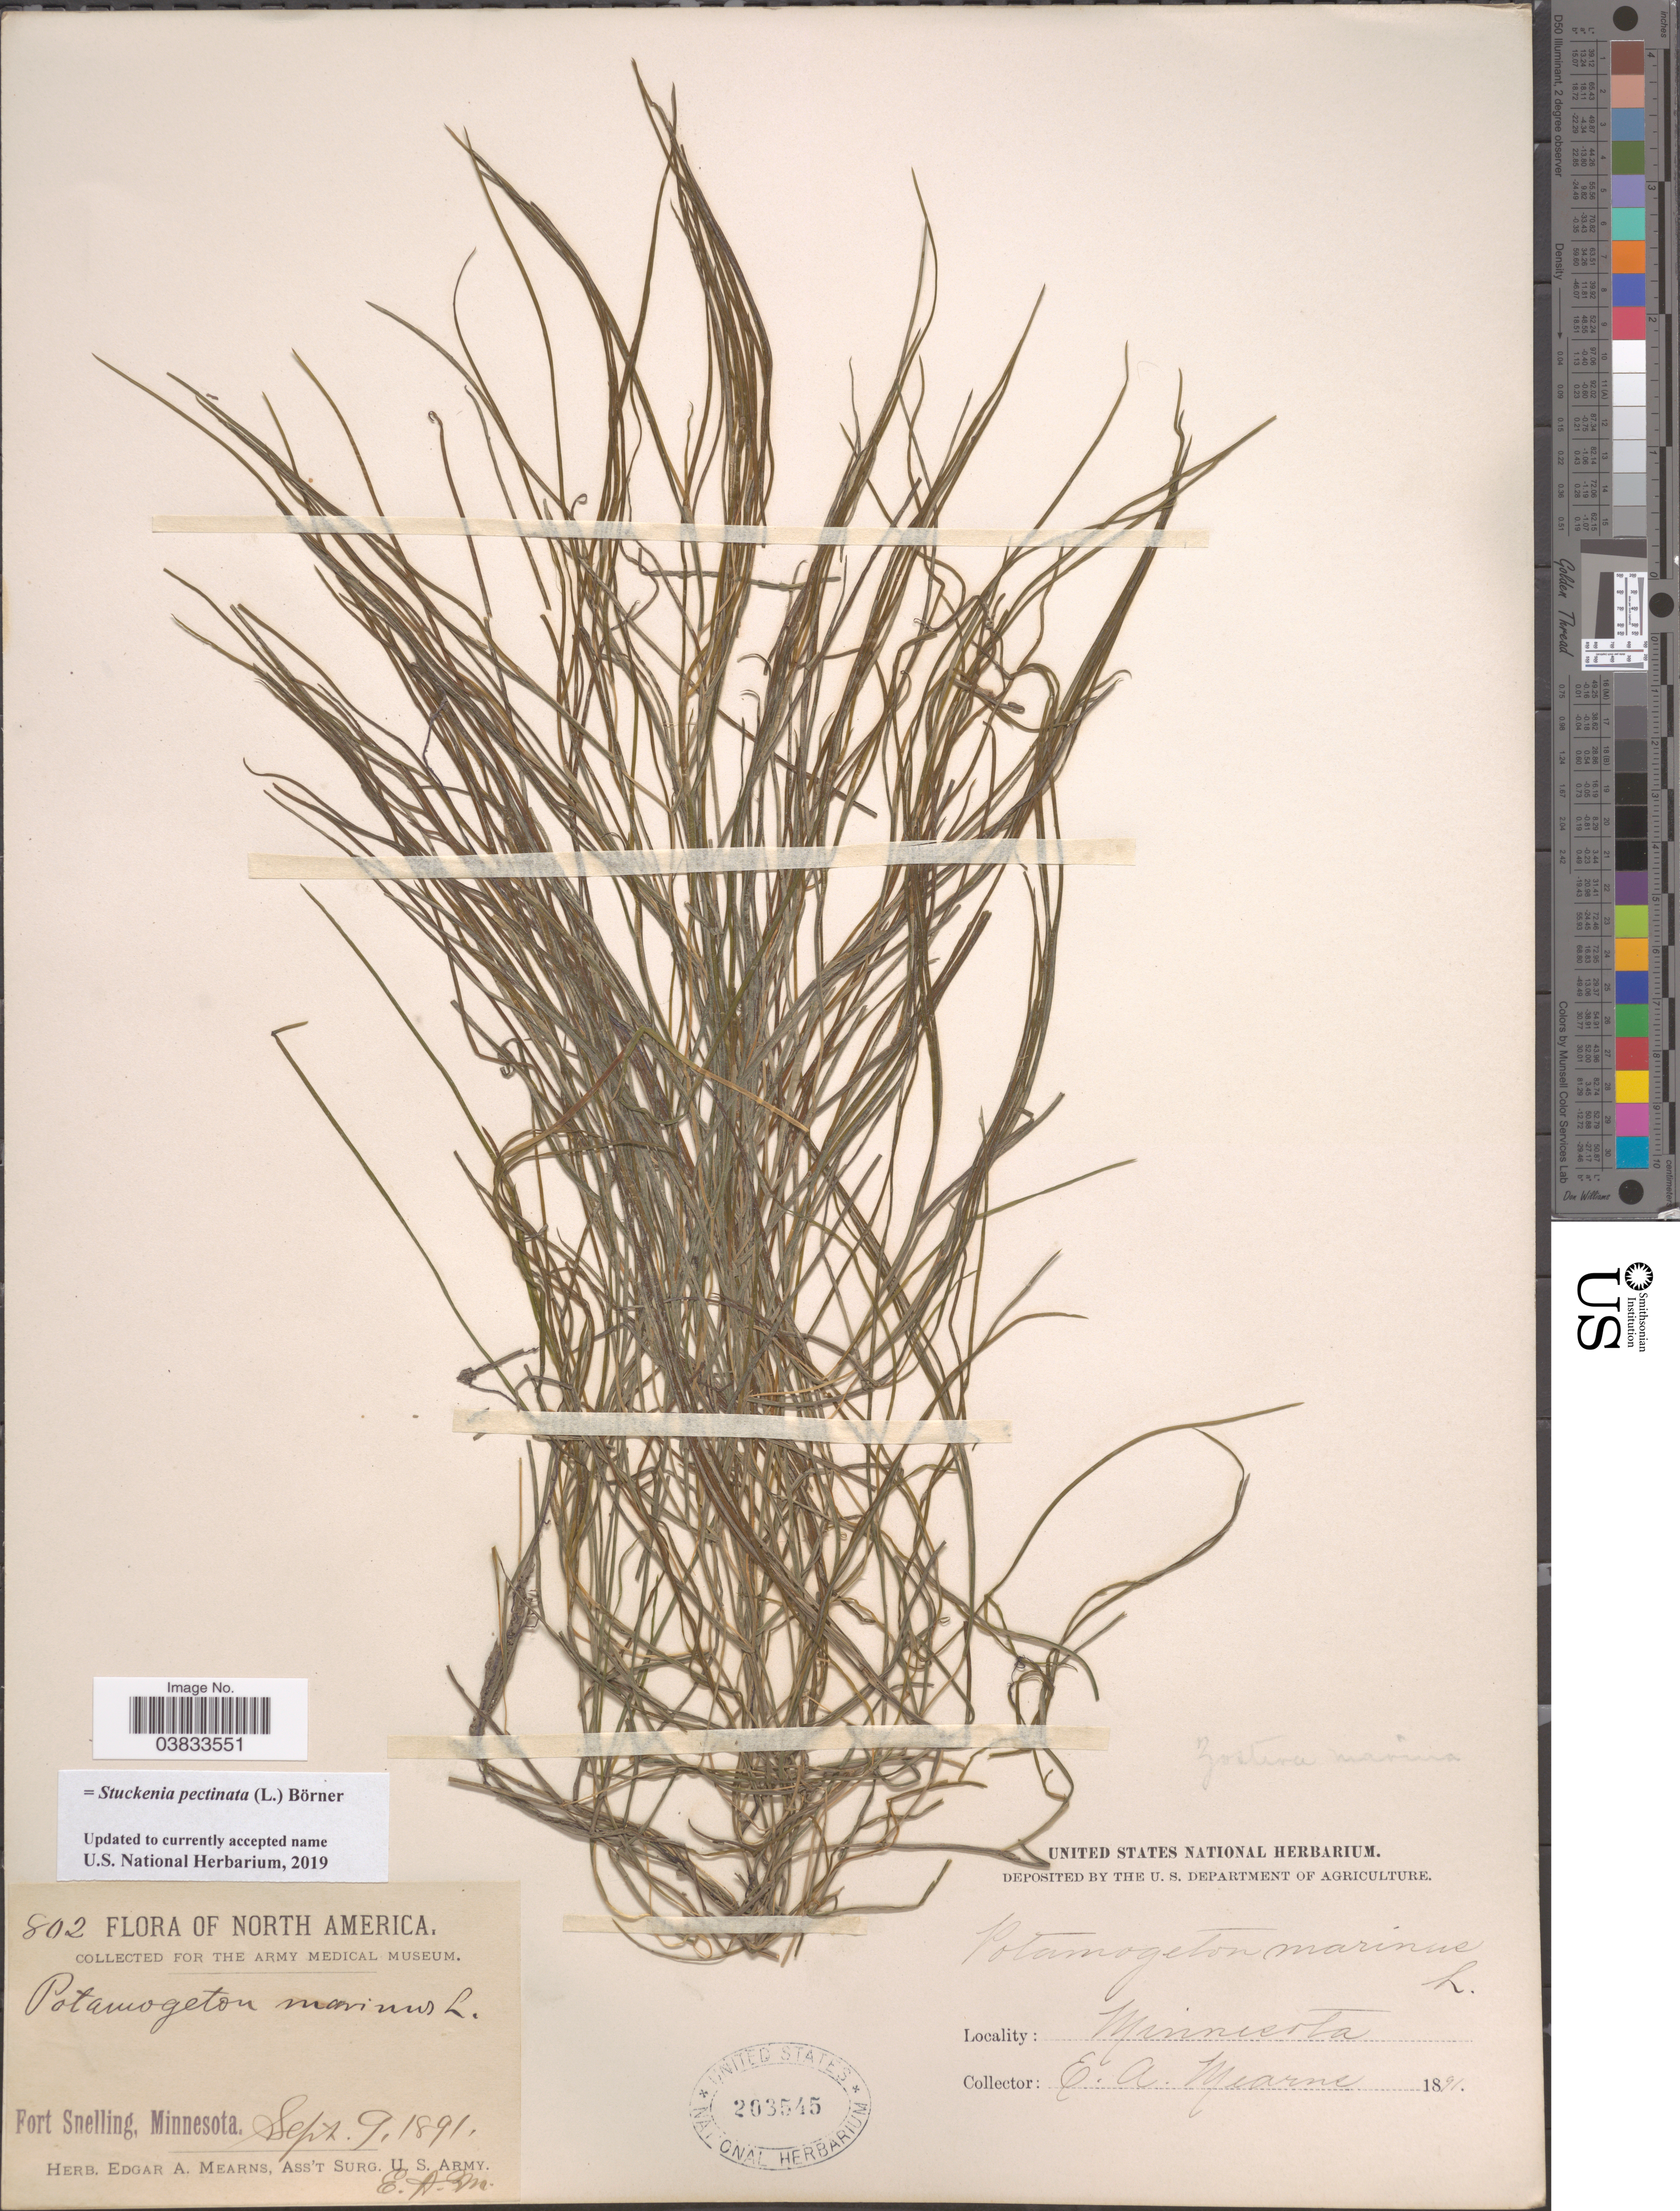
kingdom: Plantae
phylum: Tracheophyta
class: Liliopsida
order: Alismatales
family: Potamogetonaceae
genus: Stuckenia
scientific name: Stuckenia pectinata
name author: (L.) Börner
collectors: E. A. Mearns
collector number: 802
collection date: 1891-09-09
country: United States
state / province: Minnesota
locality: Fort Snelling.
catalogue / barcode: US 203545